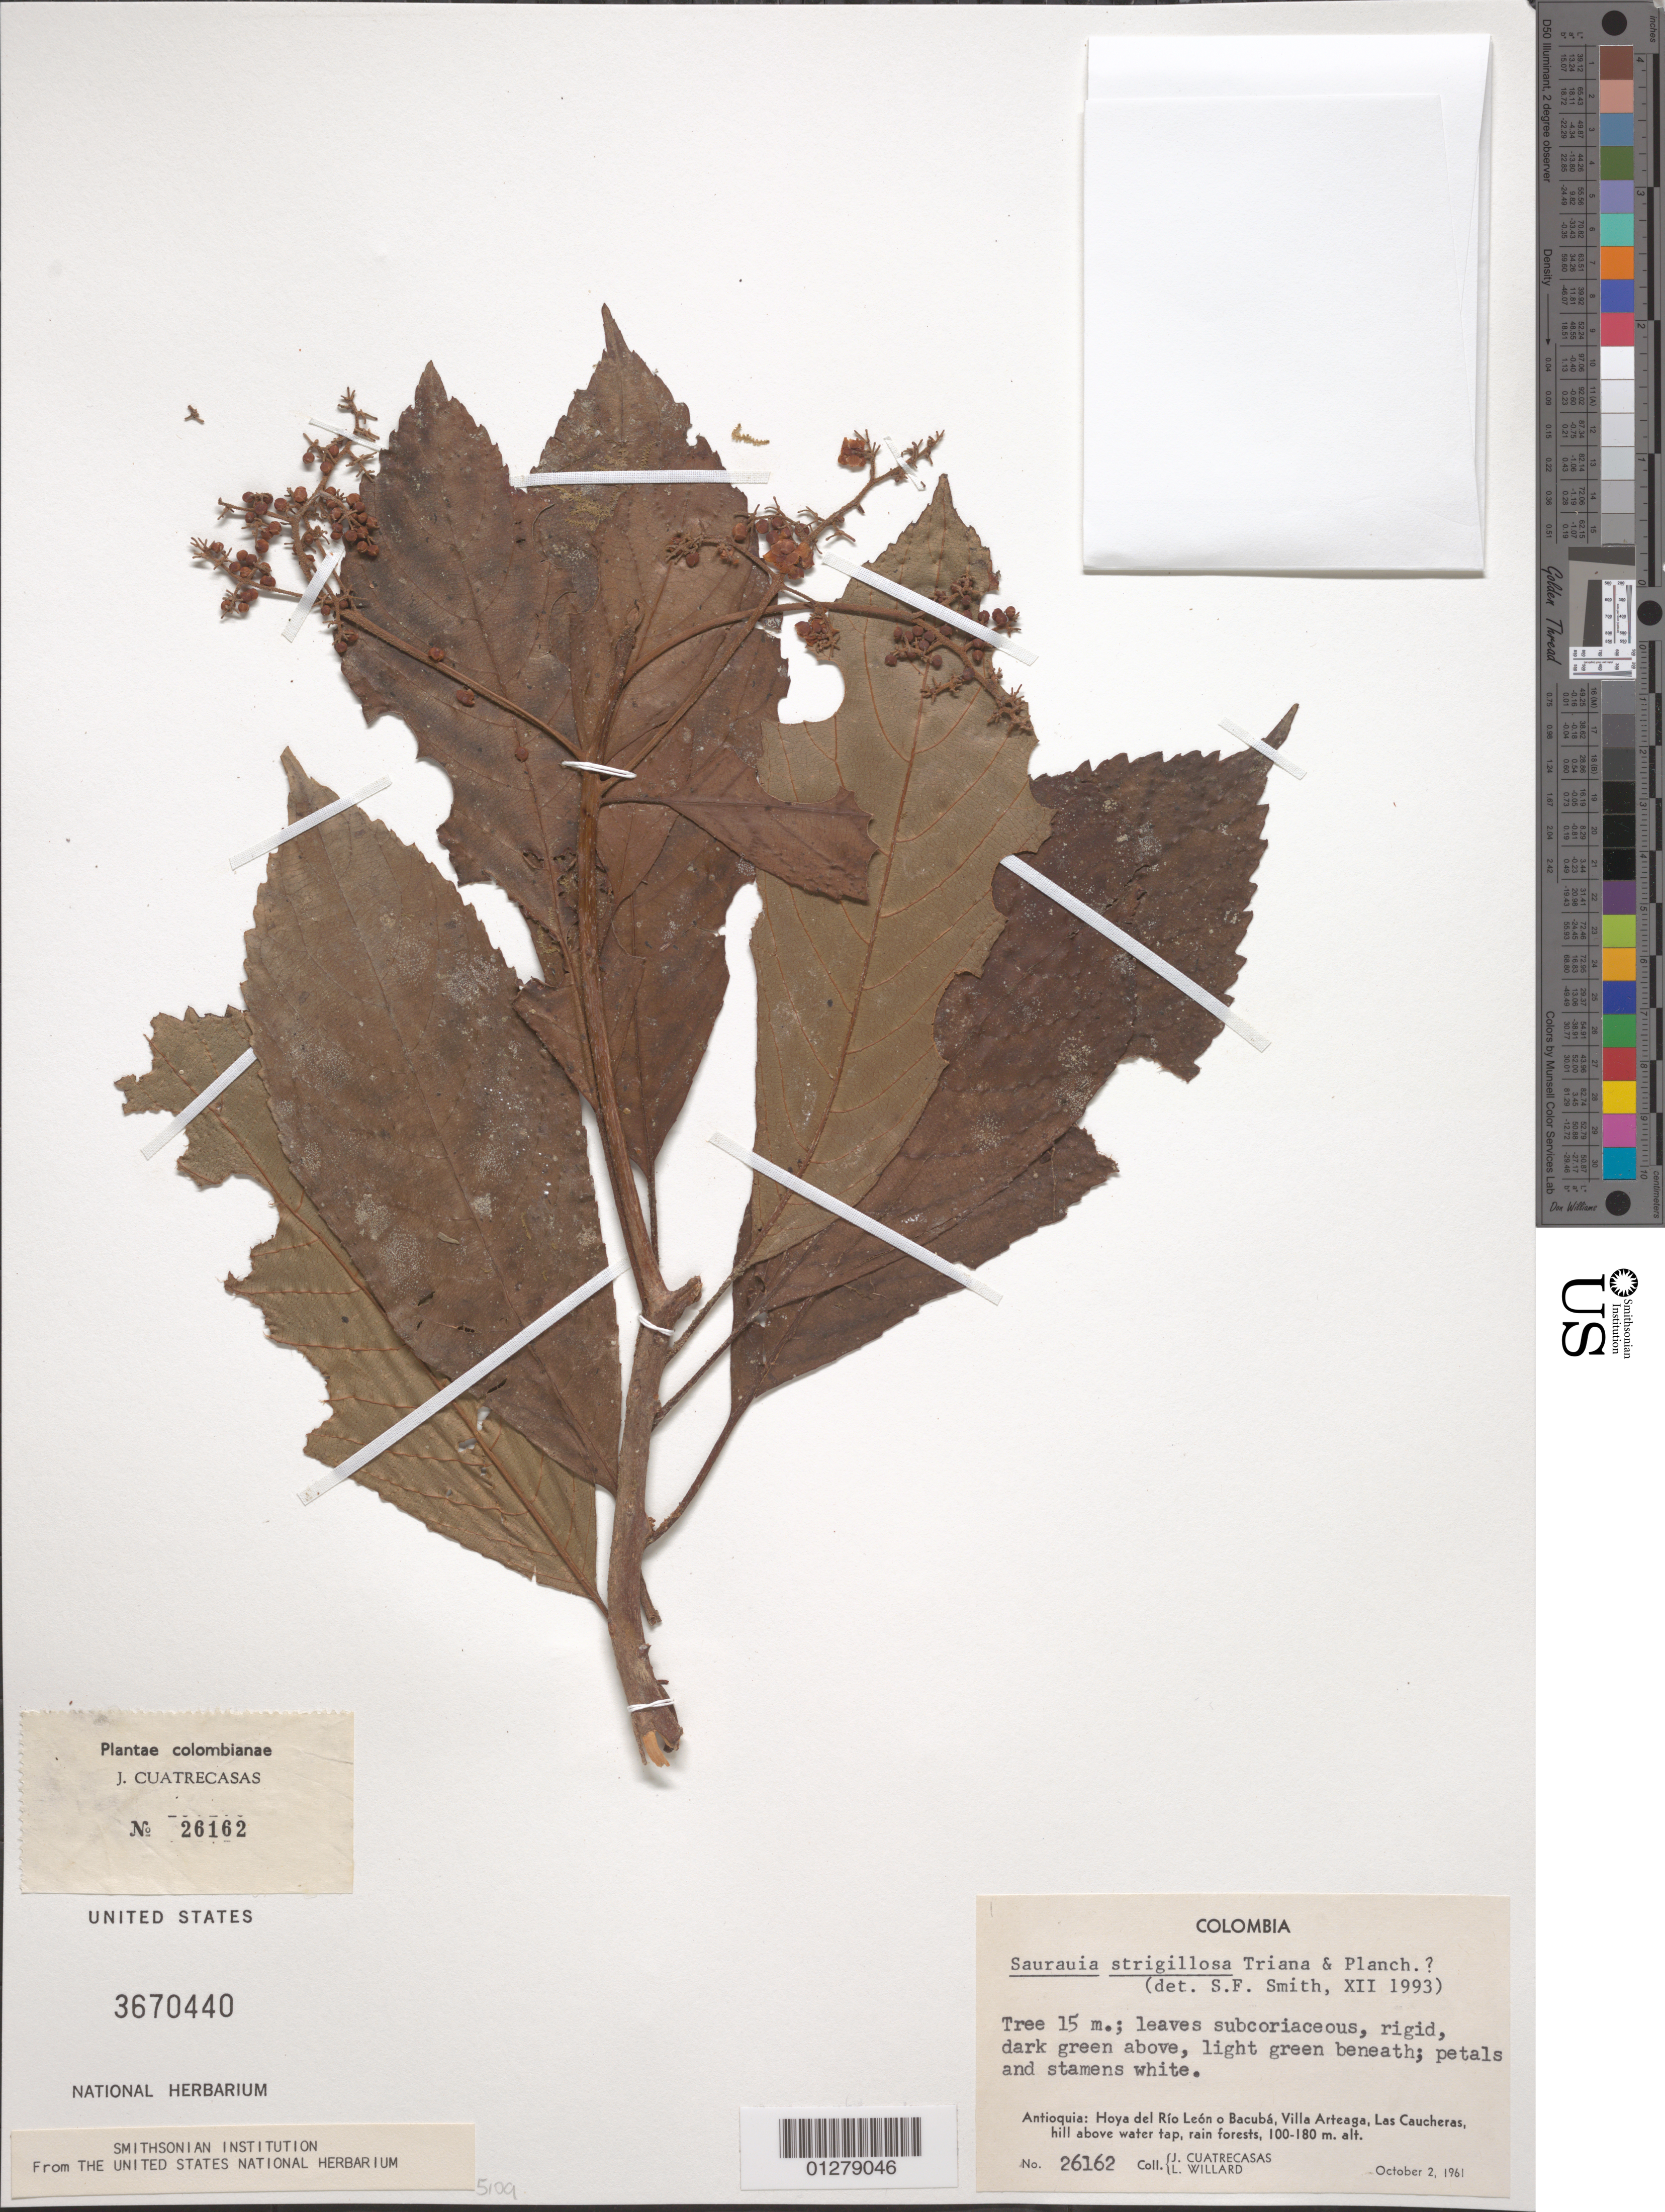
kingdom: Plantae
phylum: Tracheophyta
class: Magnoliopsida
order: Ericales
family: Actinidiaceae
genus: Saurauia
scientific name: Saurauia strigillosa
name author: Triana & Planch.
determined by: Smith, Stephen F., (US), NMNH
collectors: J. Cuatrecasas & L. Willard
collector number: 26162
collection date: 1961-10-02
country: Colombia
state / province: Antioquia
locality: Hoya del Rio Leon o Bacuba, Villa Areaga, Las Caucheras, hill above water tap.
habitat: Rain forests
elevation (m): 100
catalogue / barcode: US 3670440